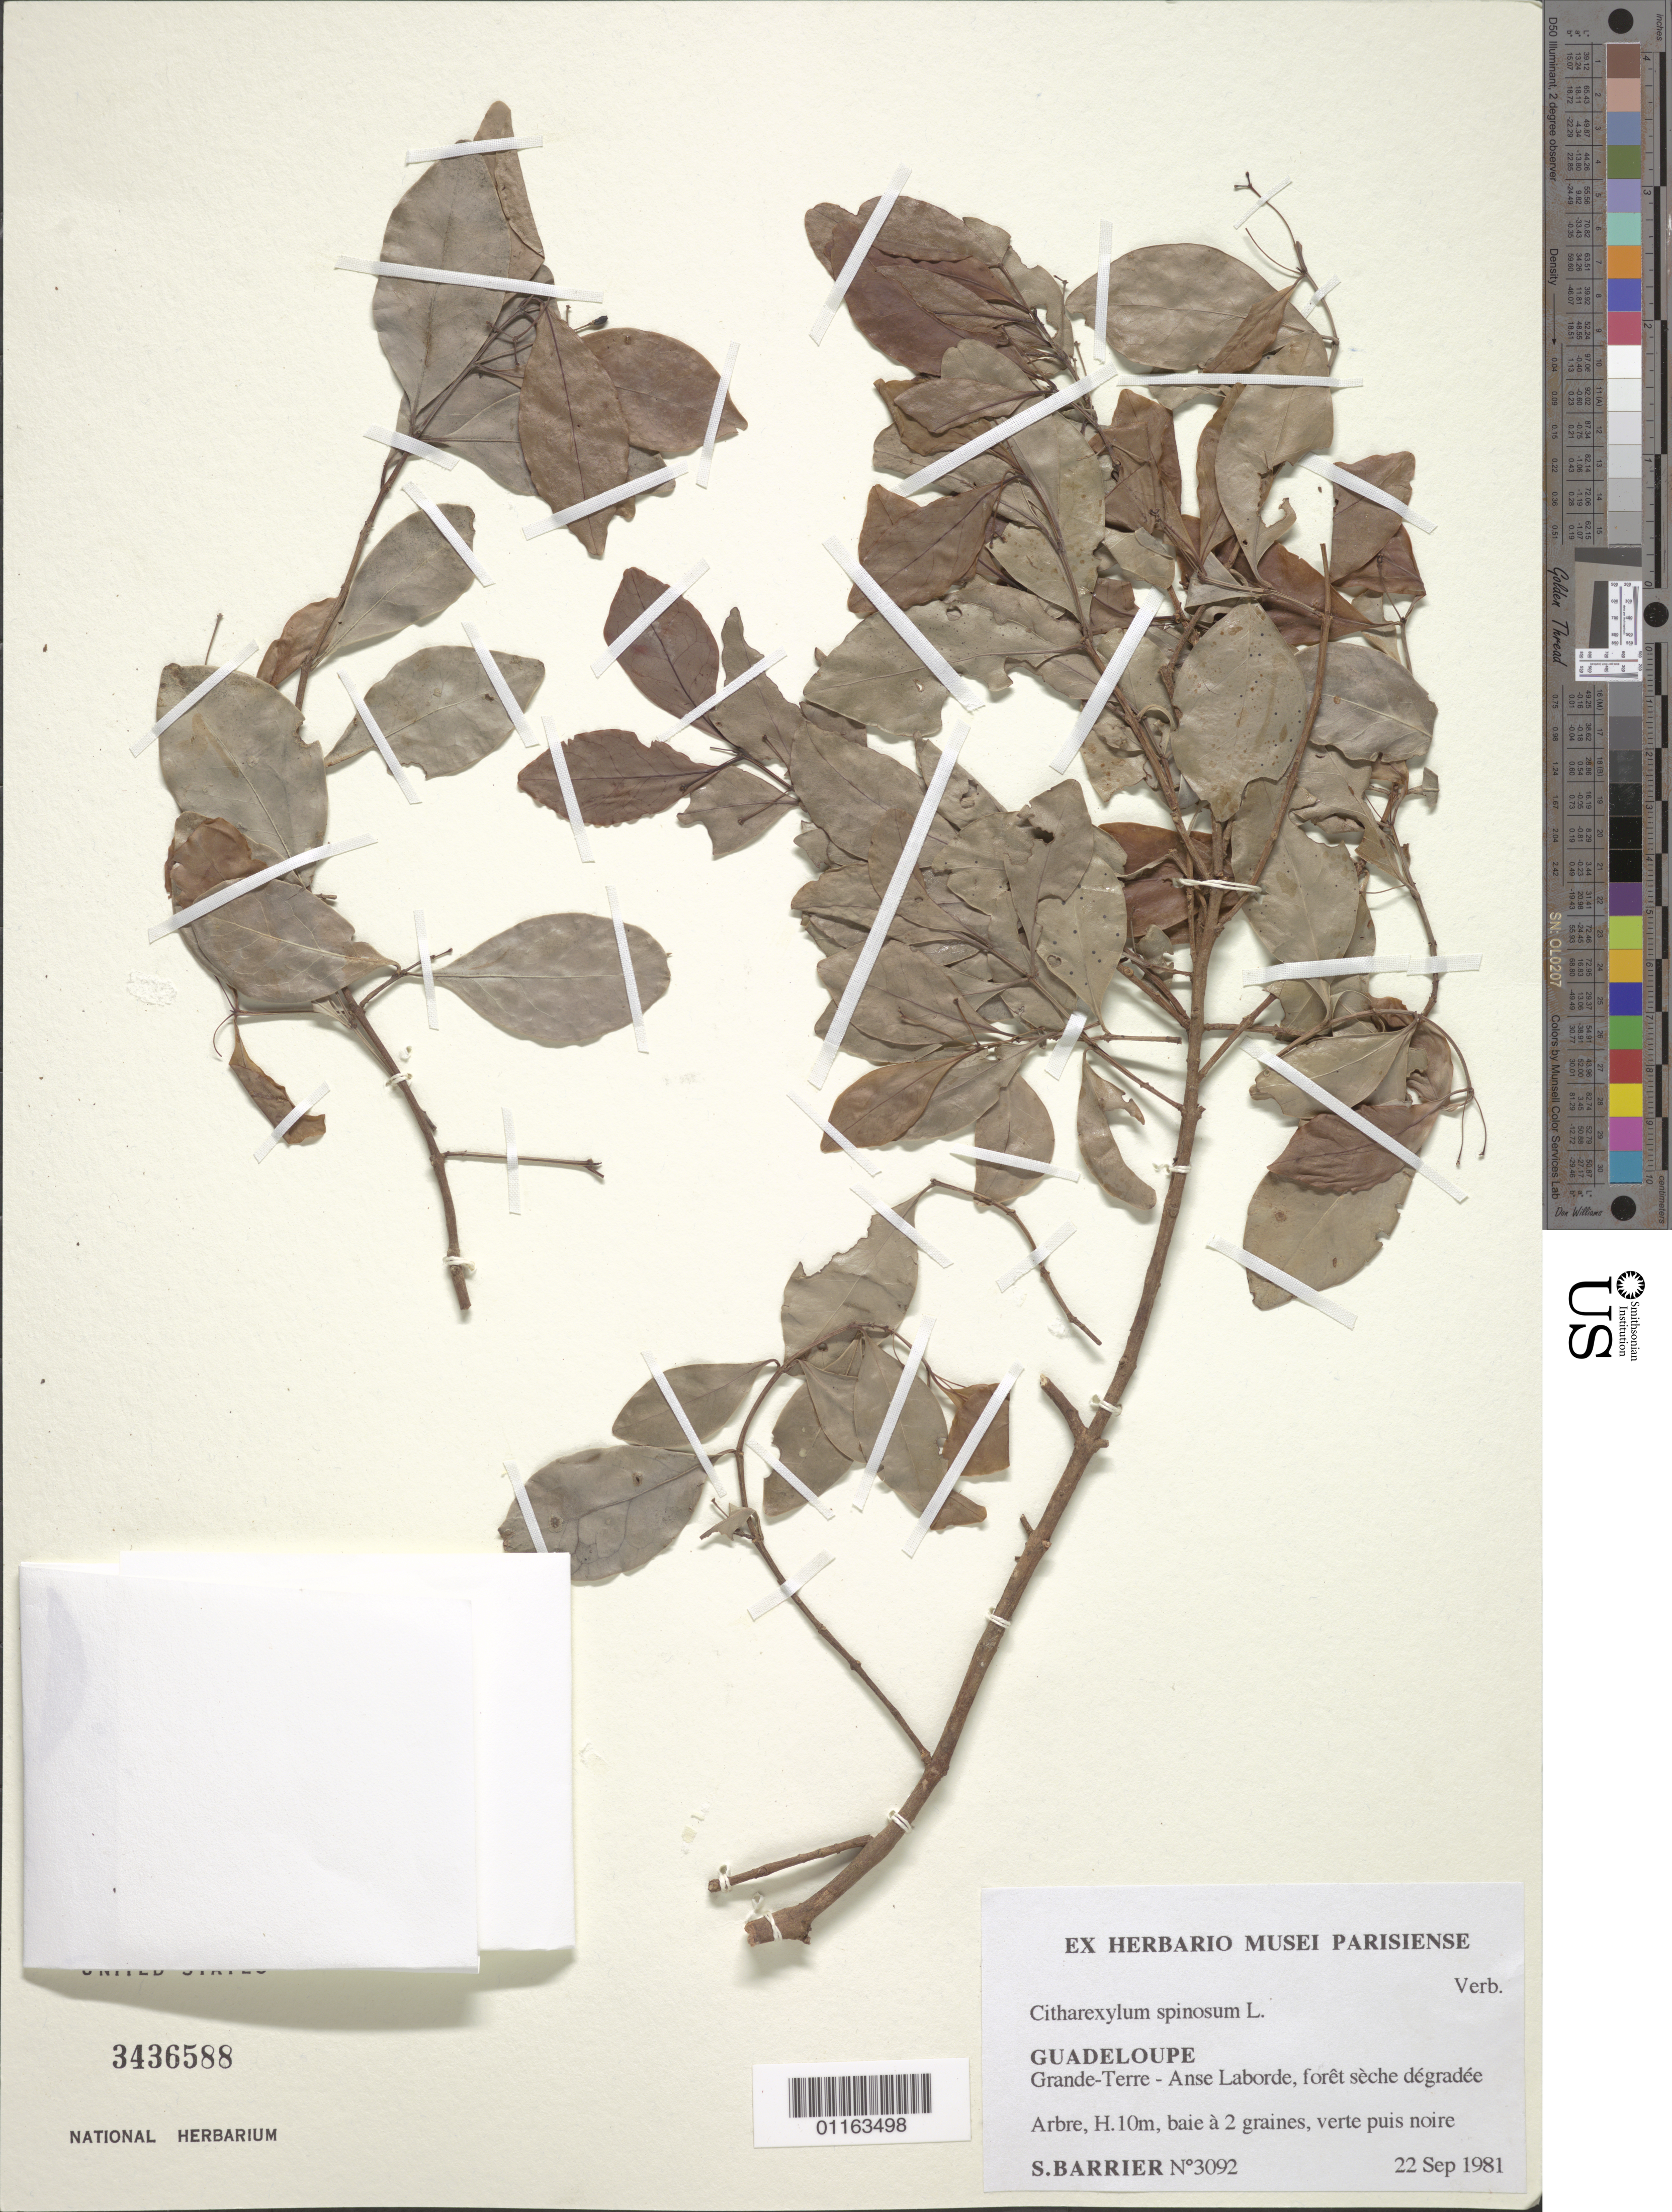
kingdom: Plantae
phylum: Tracheophyta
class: Magnoliopsida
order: Lamiales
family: Verbenaceae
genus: Citharexylum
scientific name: Citharexylum spinosum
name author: L.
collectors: S. Barrier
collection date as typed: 22 Sep 1981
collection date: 1981-09-22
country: Guadeloupe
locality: Grande-terre -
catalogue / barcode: US 3436588